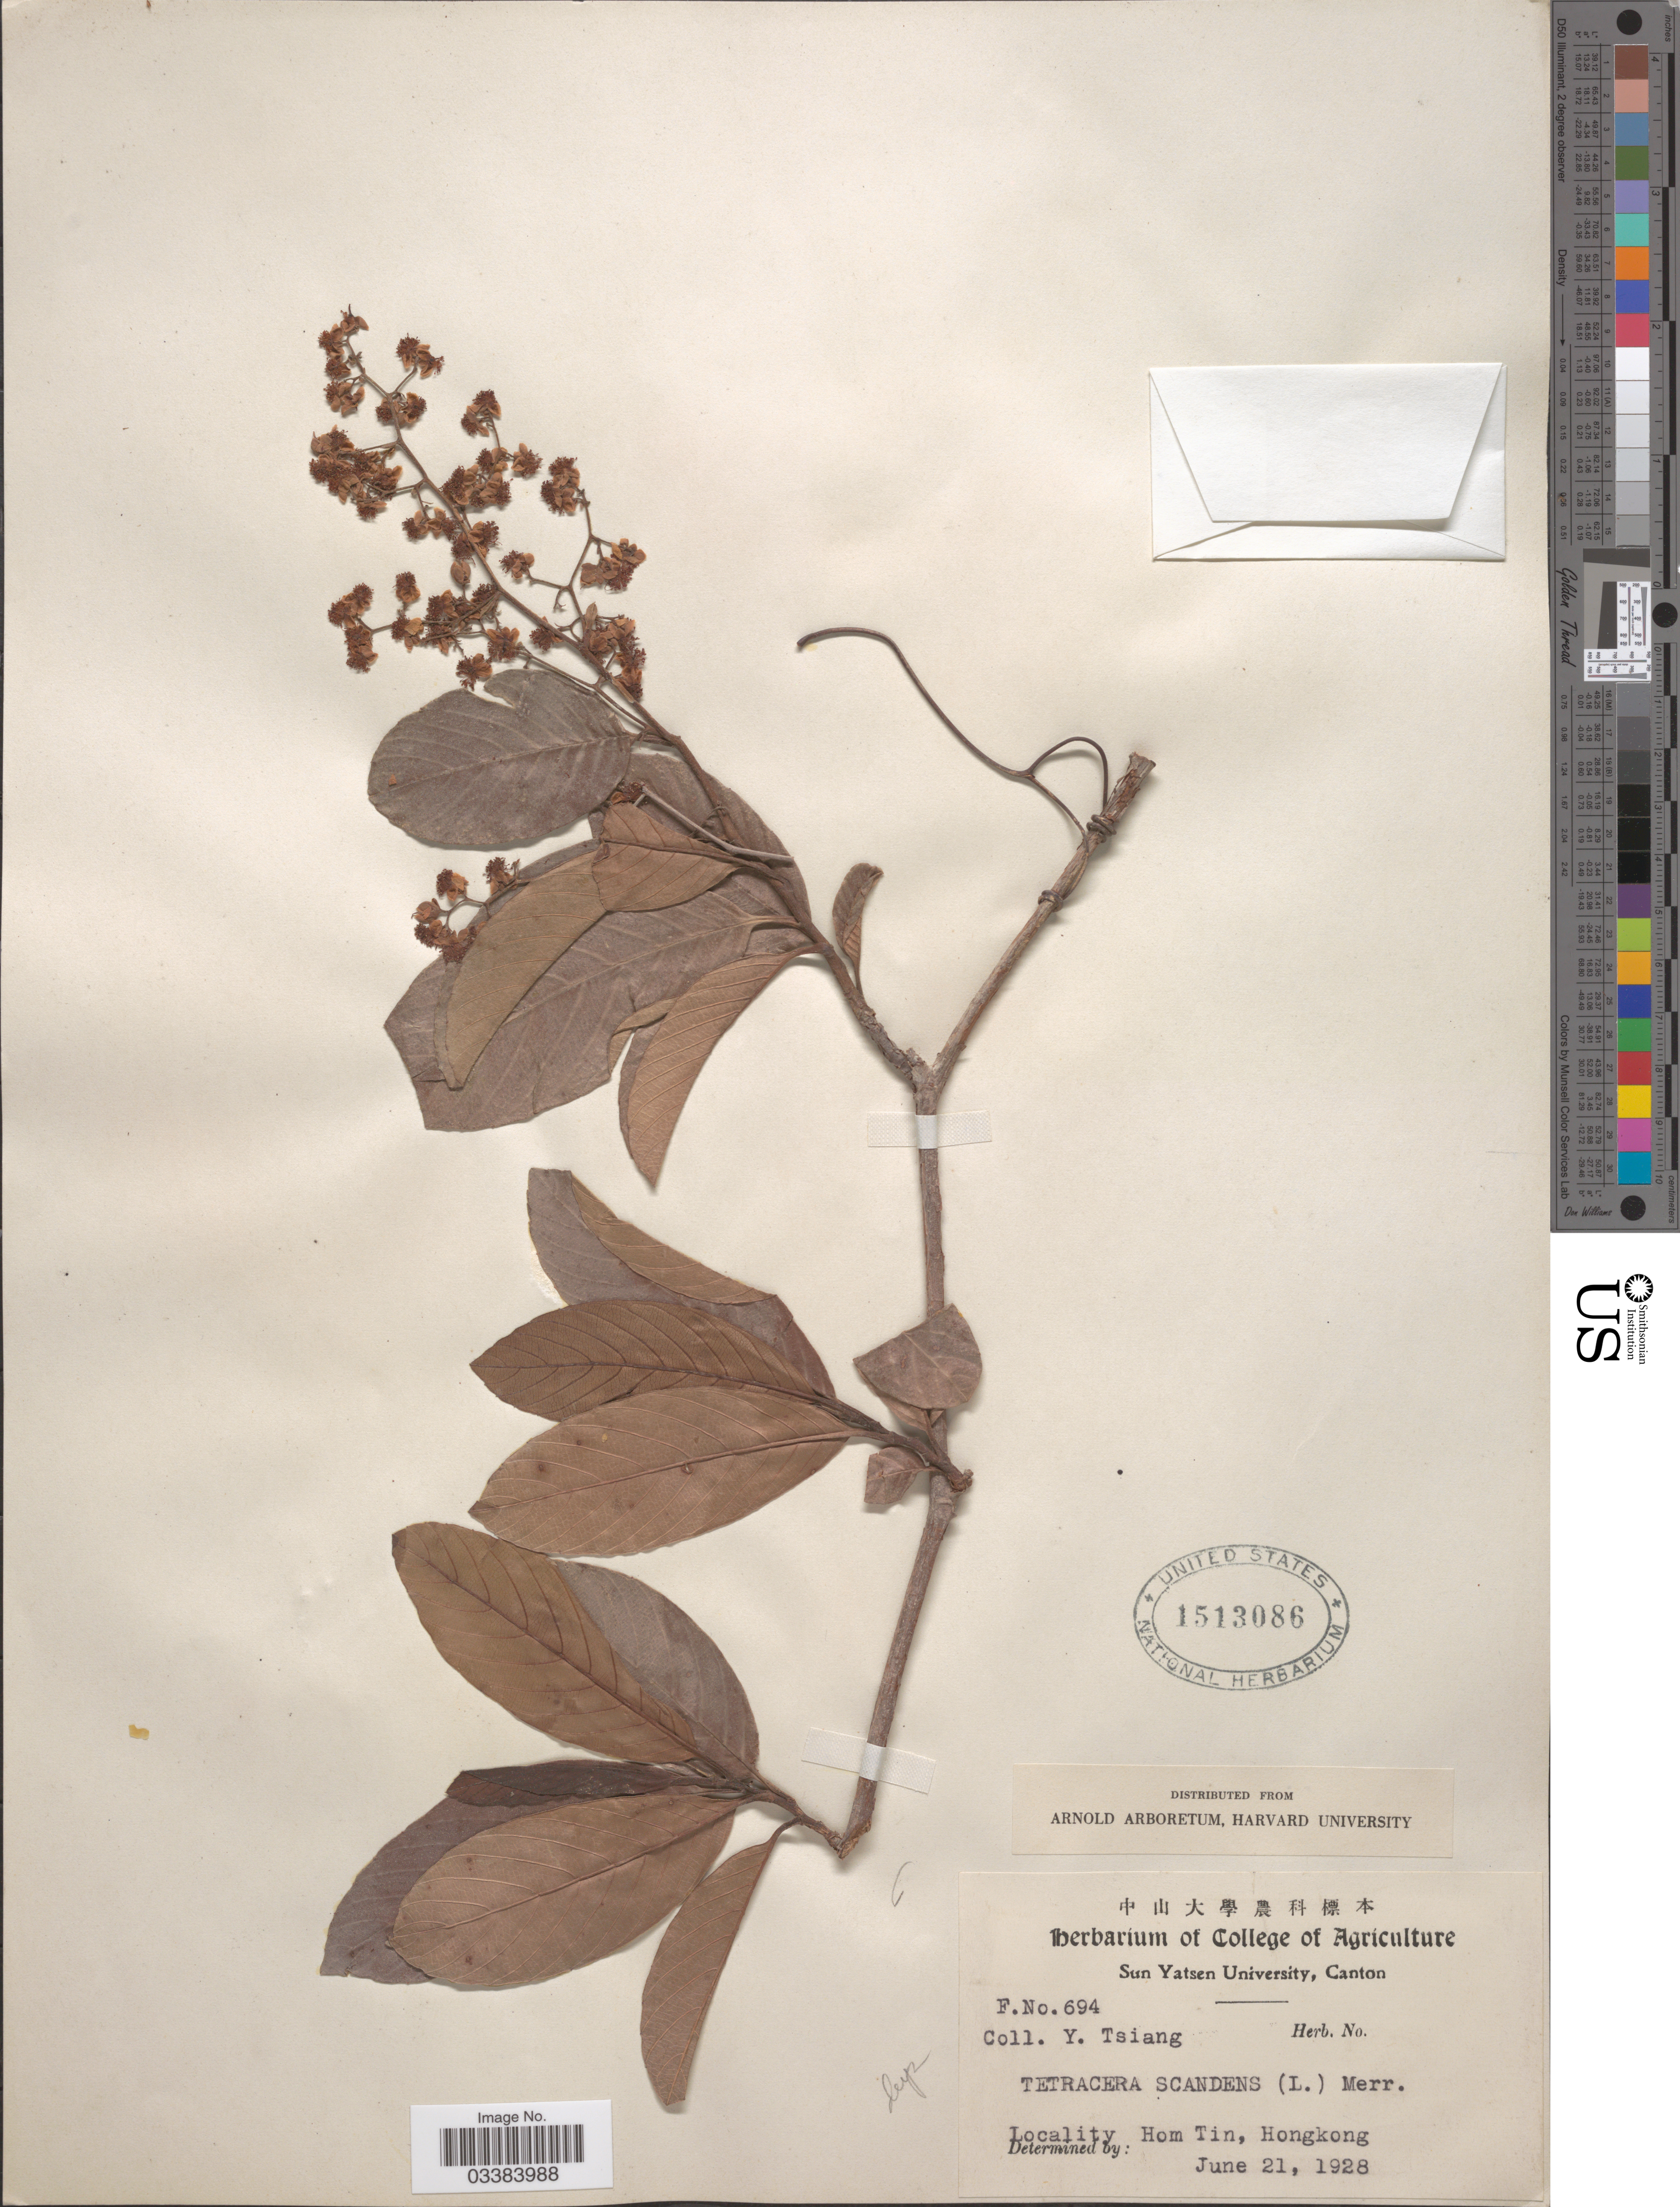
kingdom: Plantae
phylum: Tracheophyta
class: Magnoliopsida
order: Dilleniales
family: Dilleniaceae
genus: Tetracera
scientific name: Tetracera scandens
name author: (L.) Merr.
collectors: Y. Tsiang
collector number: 694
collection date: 1928-06-21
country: China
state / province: Hong Kong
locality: Hom Tin.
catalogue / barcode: US 1513086